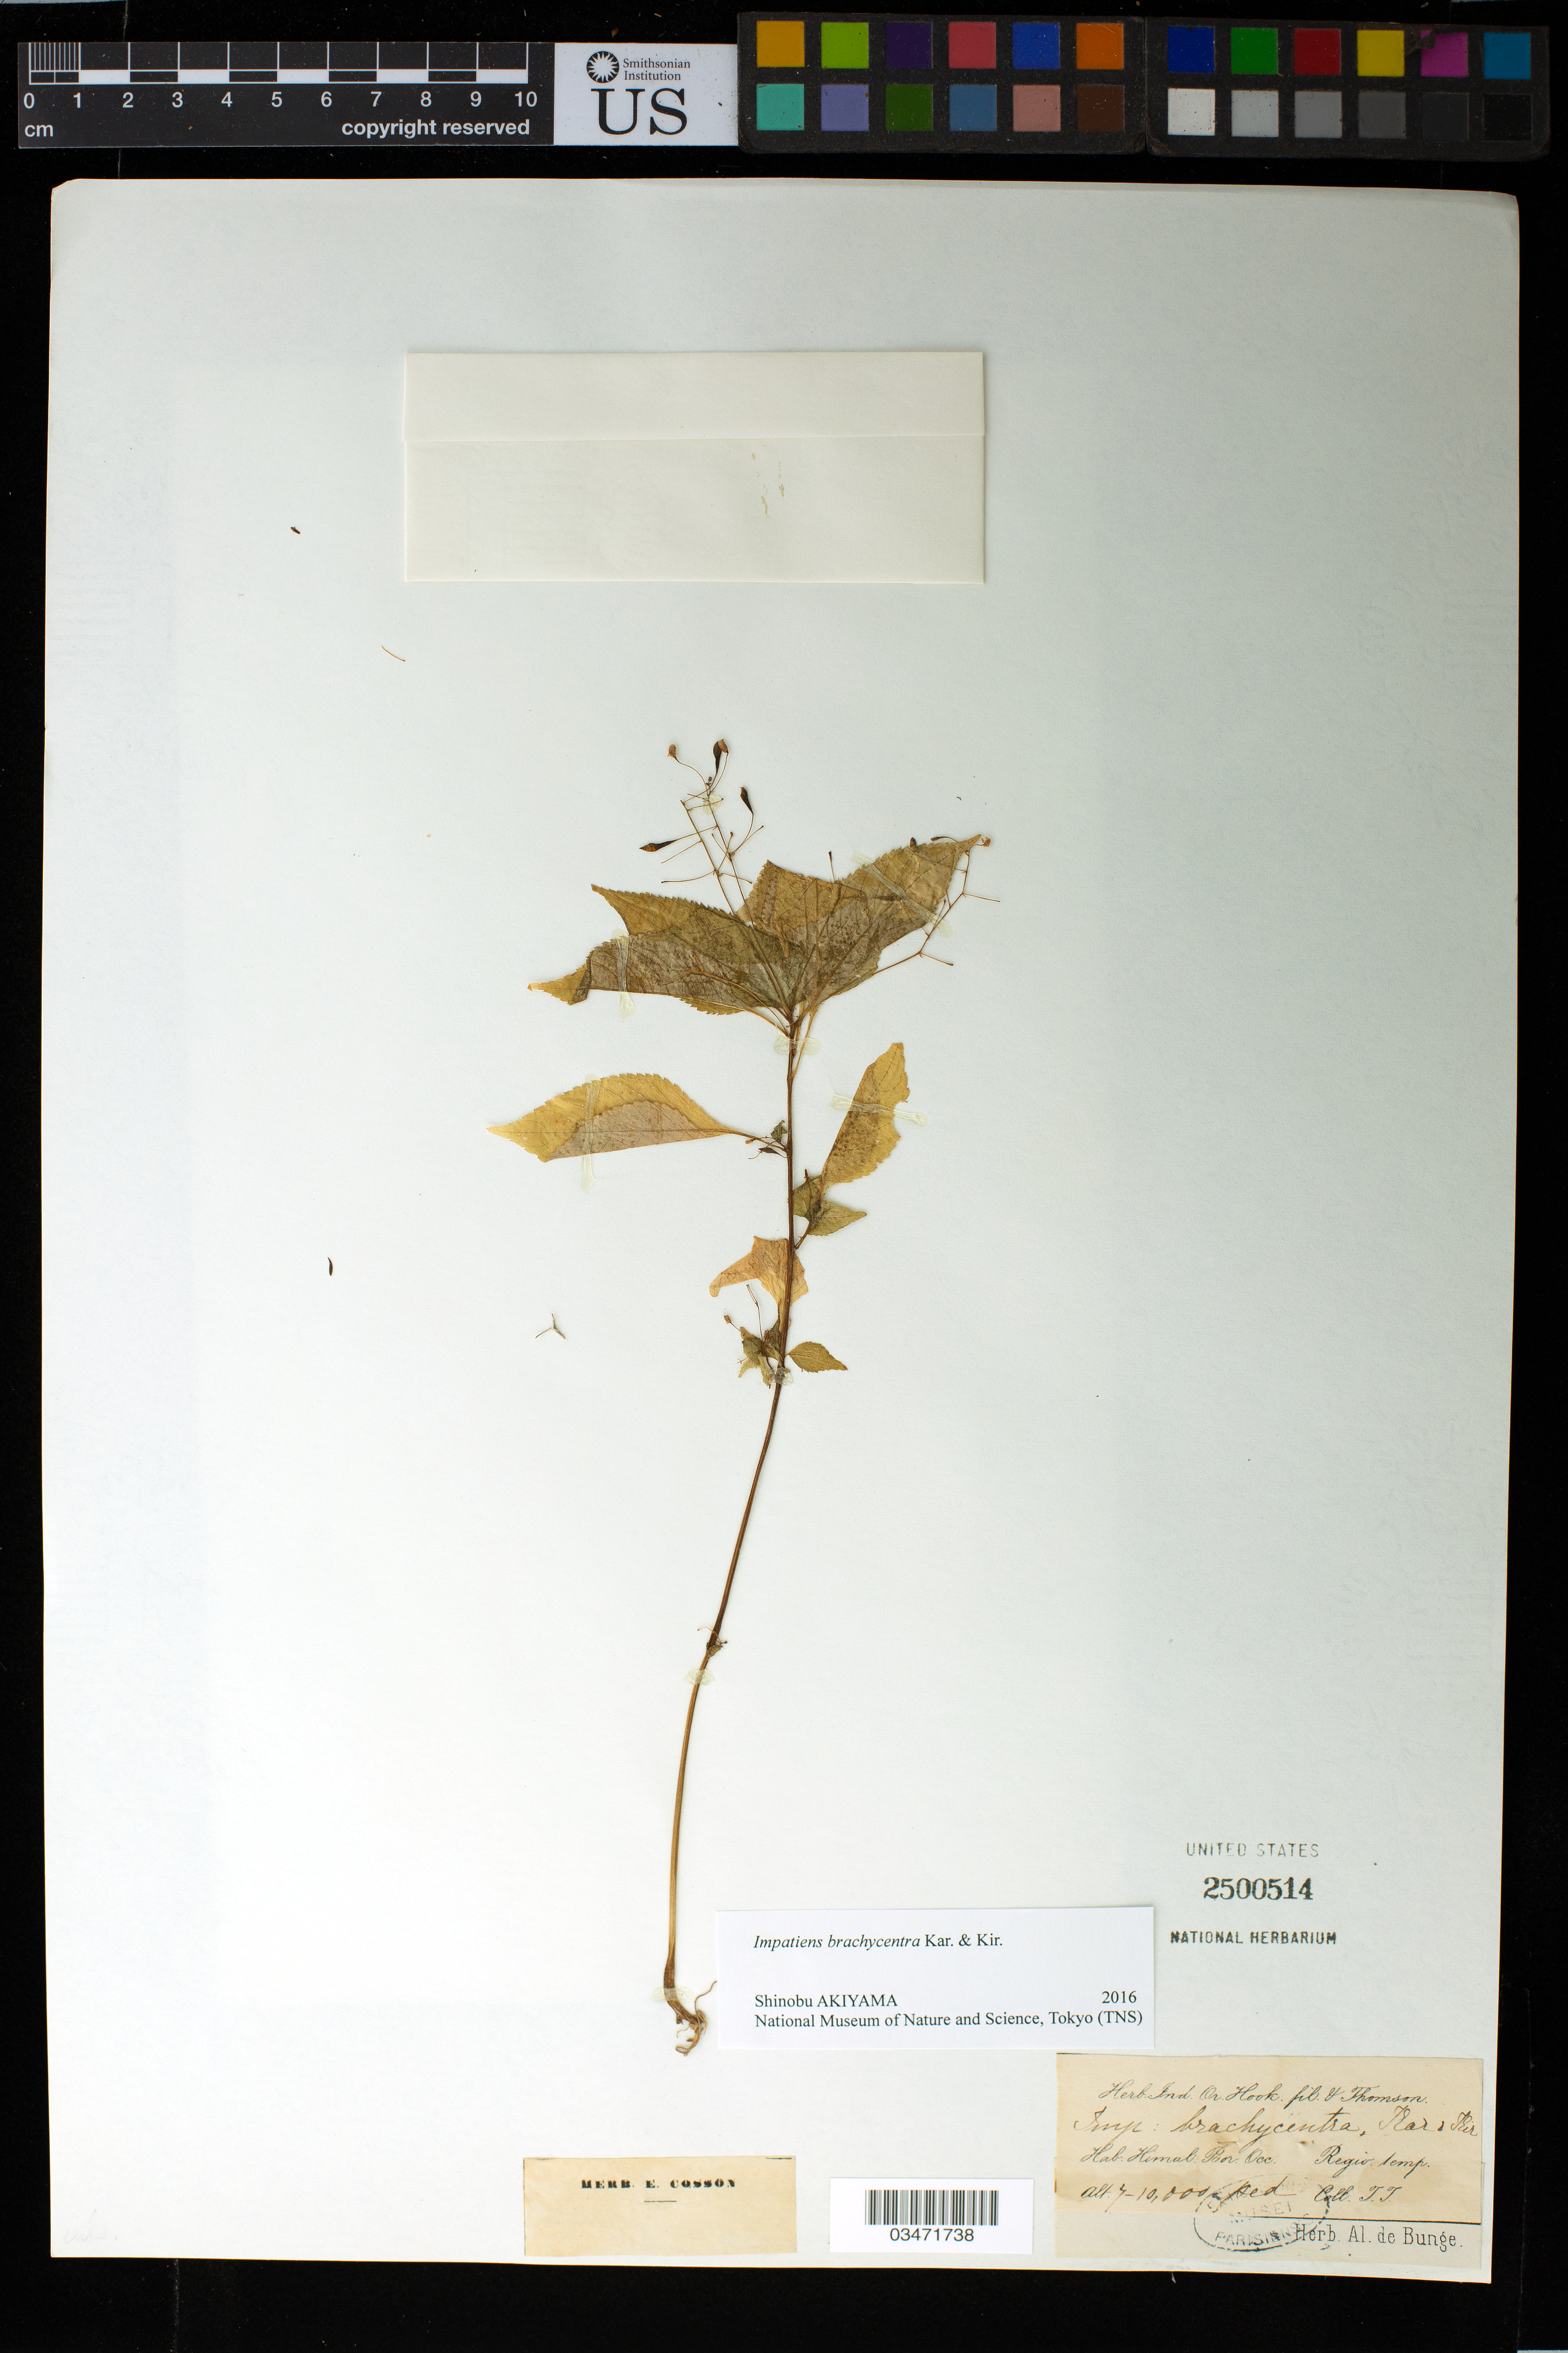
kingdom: Plantae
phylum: Tracheophyta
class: Magnoliopsida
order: Ericales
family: Balsaminaceae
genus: Impatiens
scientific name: Impatiens brachycentra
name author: Kar. & Kir.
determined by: Akiyama, Shinobu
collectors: T. Thomson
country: India (?)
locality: Himal. Bor. Occ. [?]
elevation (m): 2134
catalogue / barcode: US 2500514